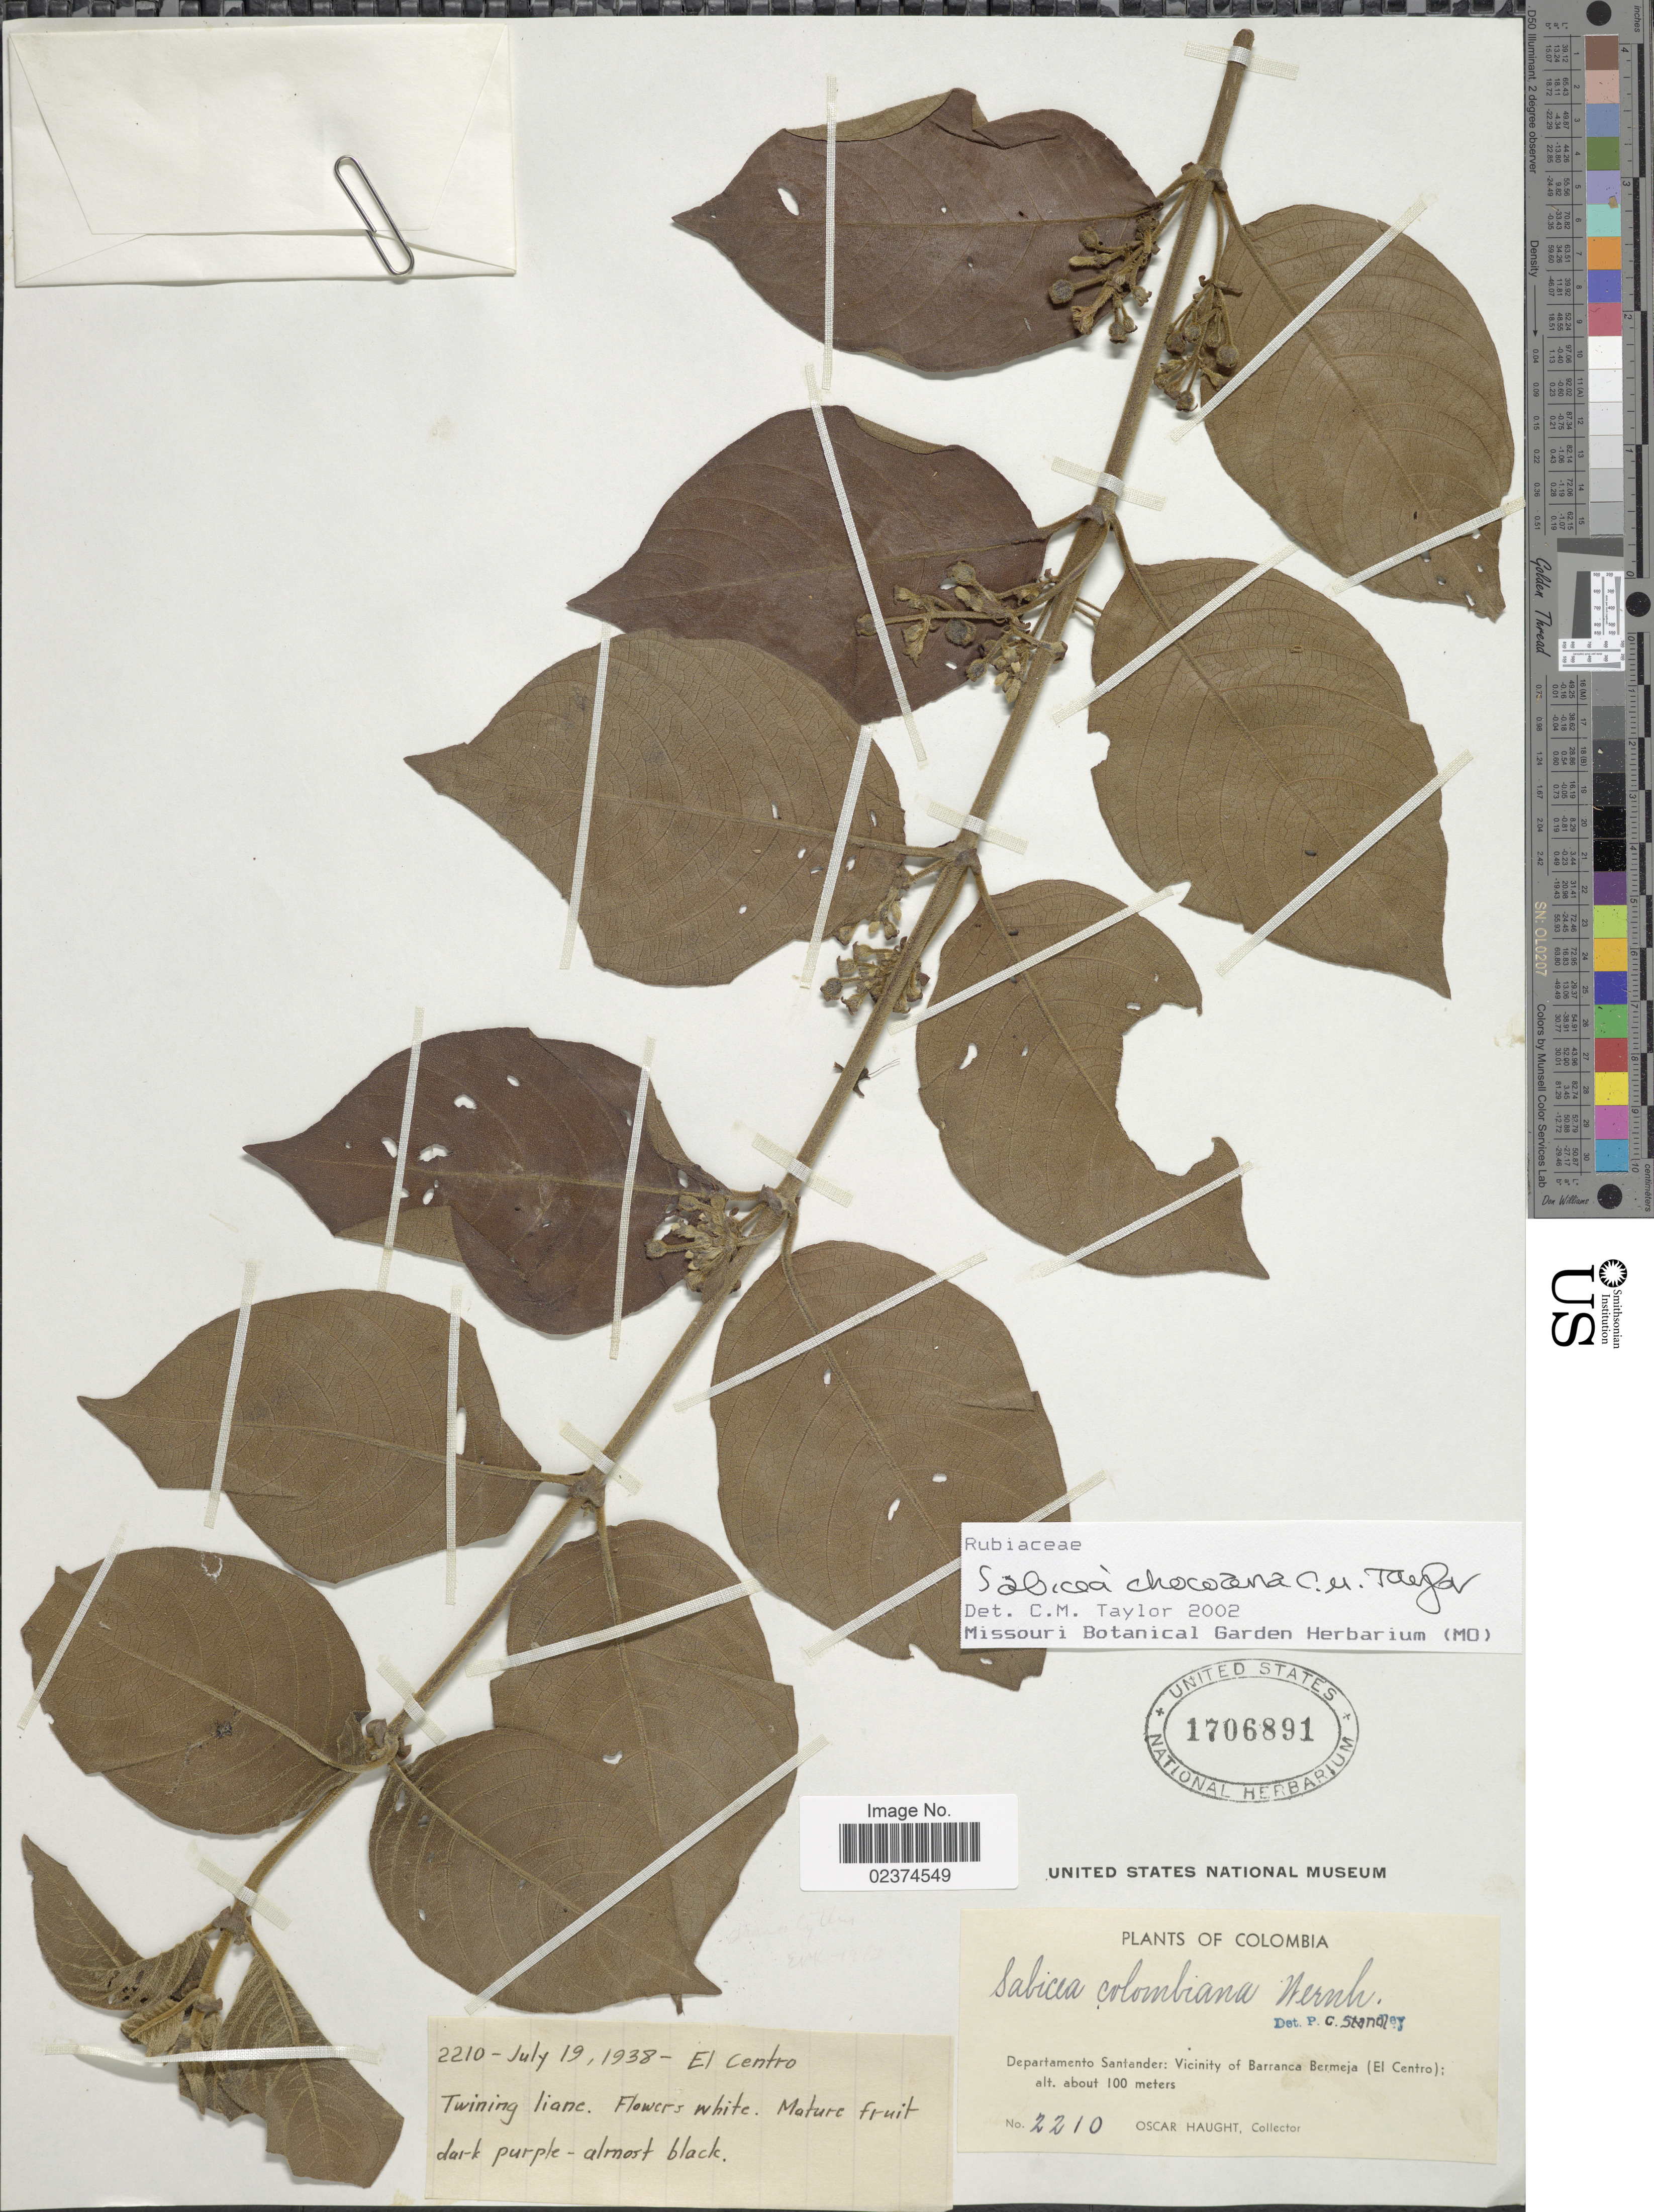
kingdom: Plantae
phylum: Tracheophyta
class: Magnoliopsida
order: Gentianales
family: Rubiaceae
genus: Sabicea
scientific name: Sabicea chocoana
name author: C.M. Taylor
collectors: O. Haught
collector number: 2210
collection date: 1938-07-19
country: Colombia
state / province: Santander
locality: Departamento Santander: Vicinity of Barranca Bermeja (El Centro)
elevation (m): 100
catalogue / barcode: US 1706891